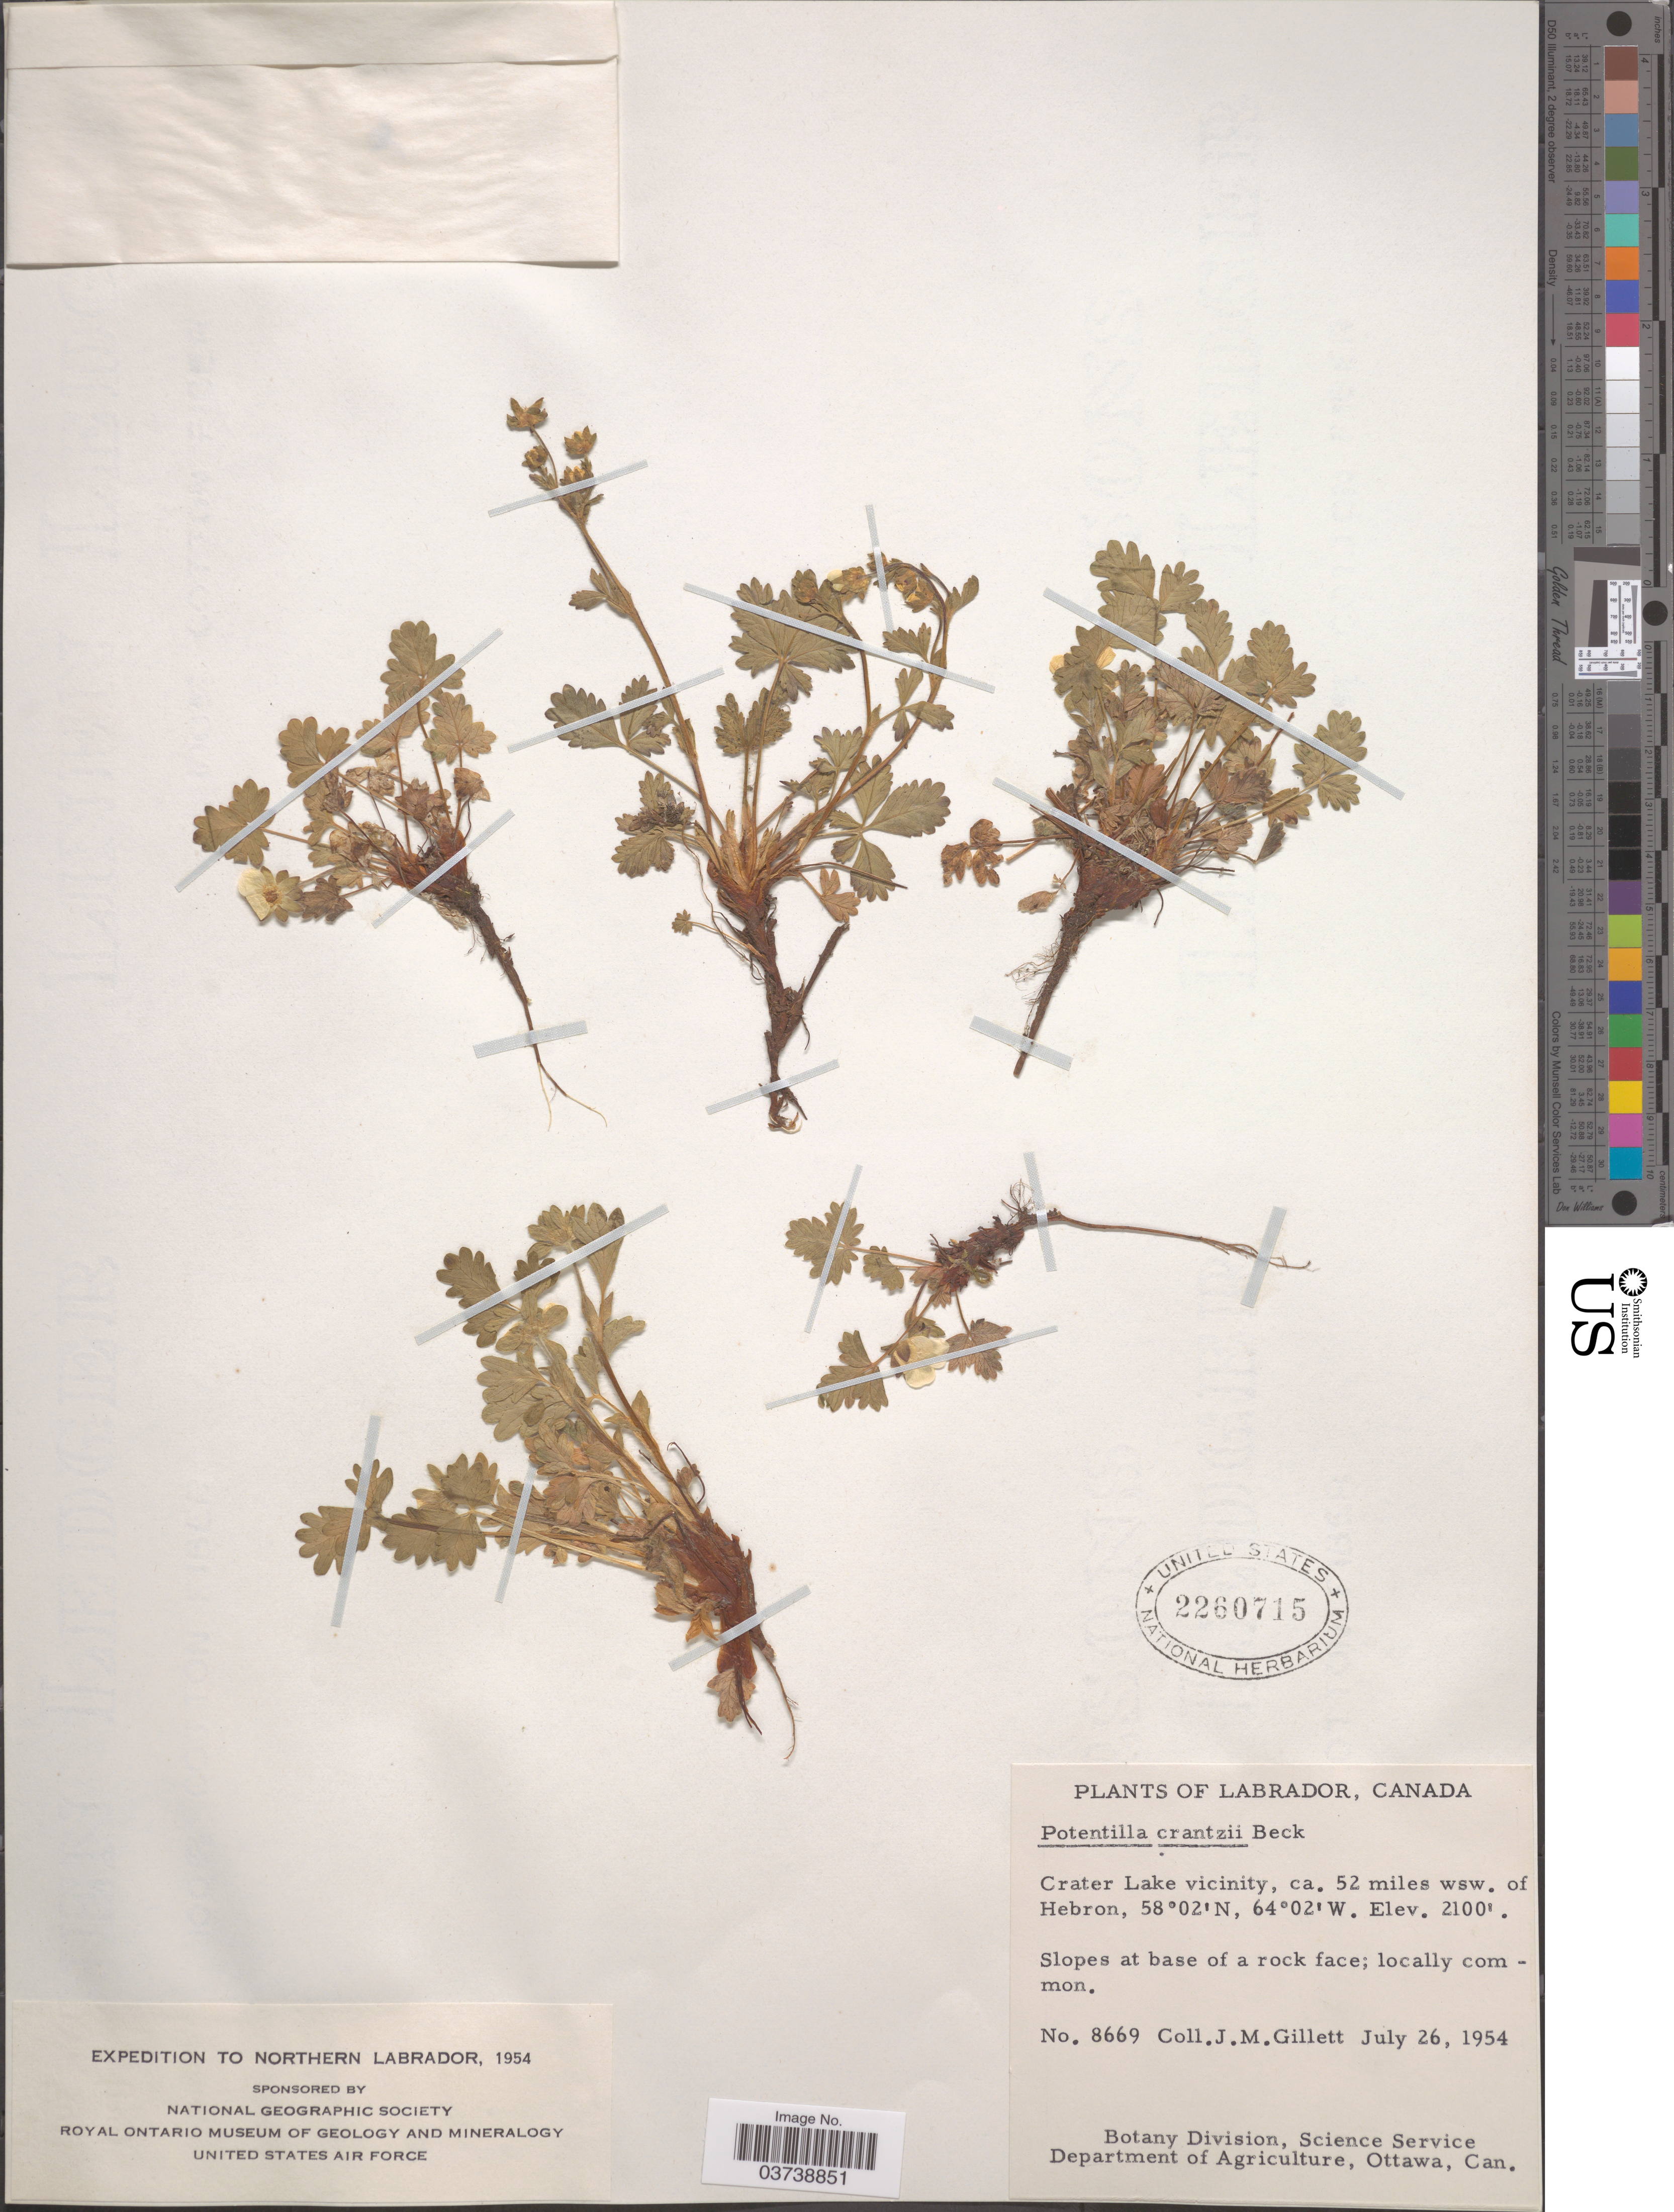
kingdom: Plantae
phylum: Tracheophyta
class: Magnoliopsida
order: Rosales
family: Rosaceae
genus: Potentilla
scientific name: Potentilla crantzii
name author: (Crantz) Beck ex Fritsch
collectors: J. M. Gillet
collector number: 8669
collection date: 1954-07-26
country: Canada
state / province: Newfoundland and Labrador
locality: Northern Labrador. Crater Lake vicinity, ca. 52 miles wsw. of Hebron. Slopes at base of a rock face.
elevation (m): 640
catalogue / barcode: US 2260715